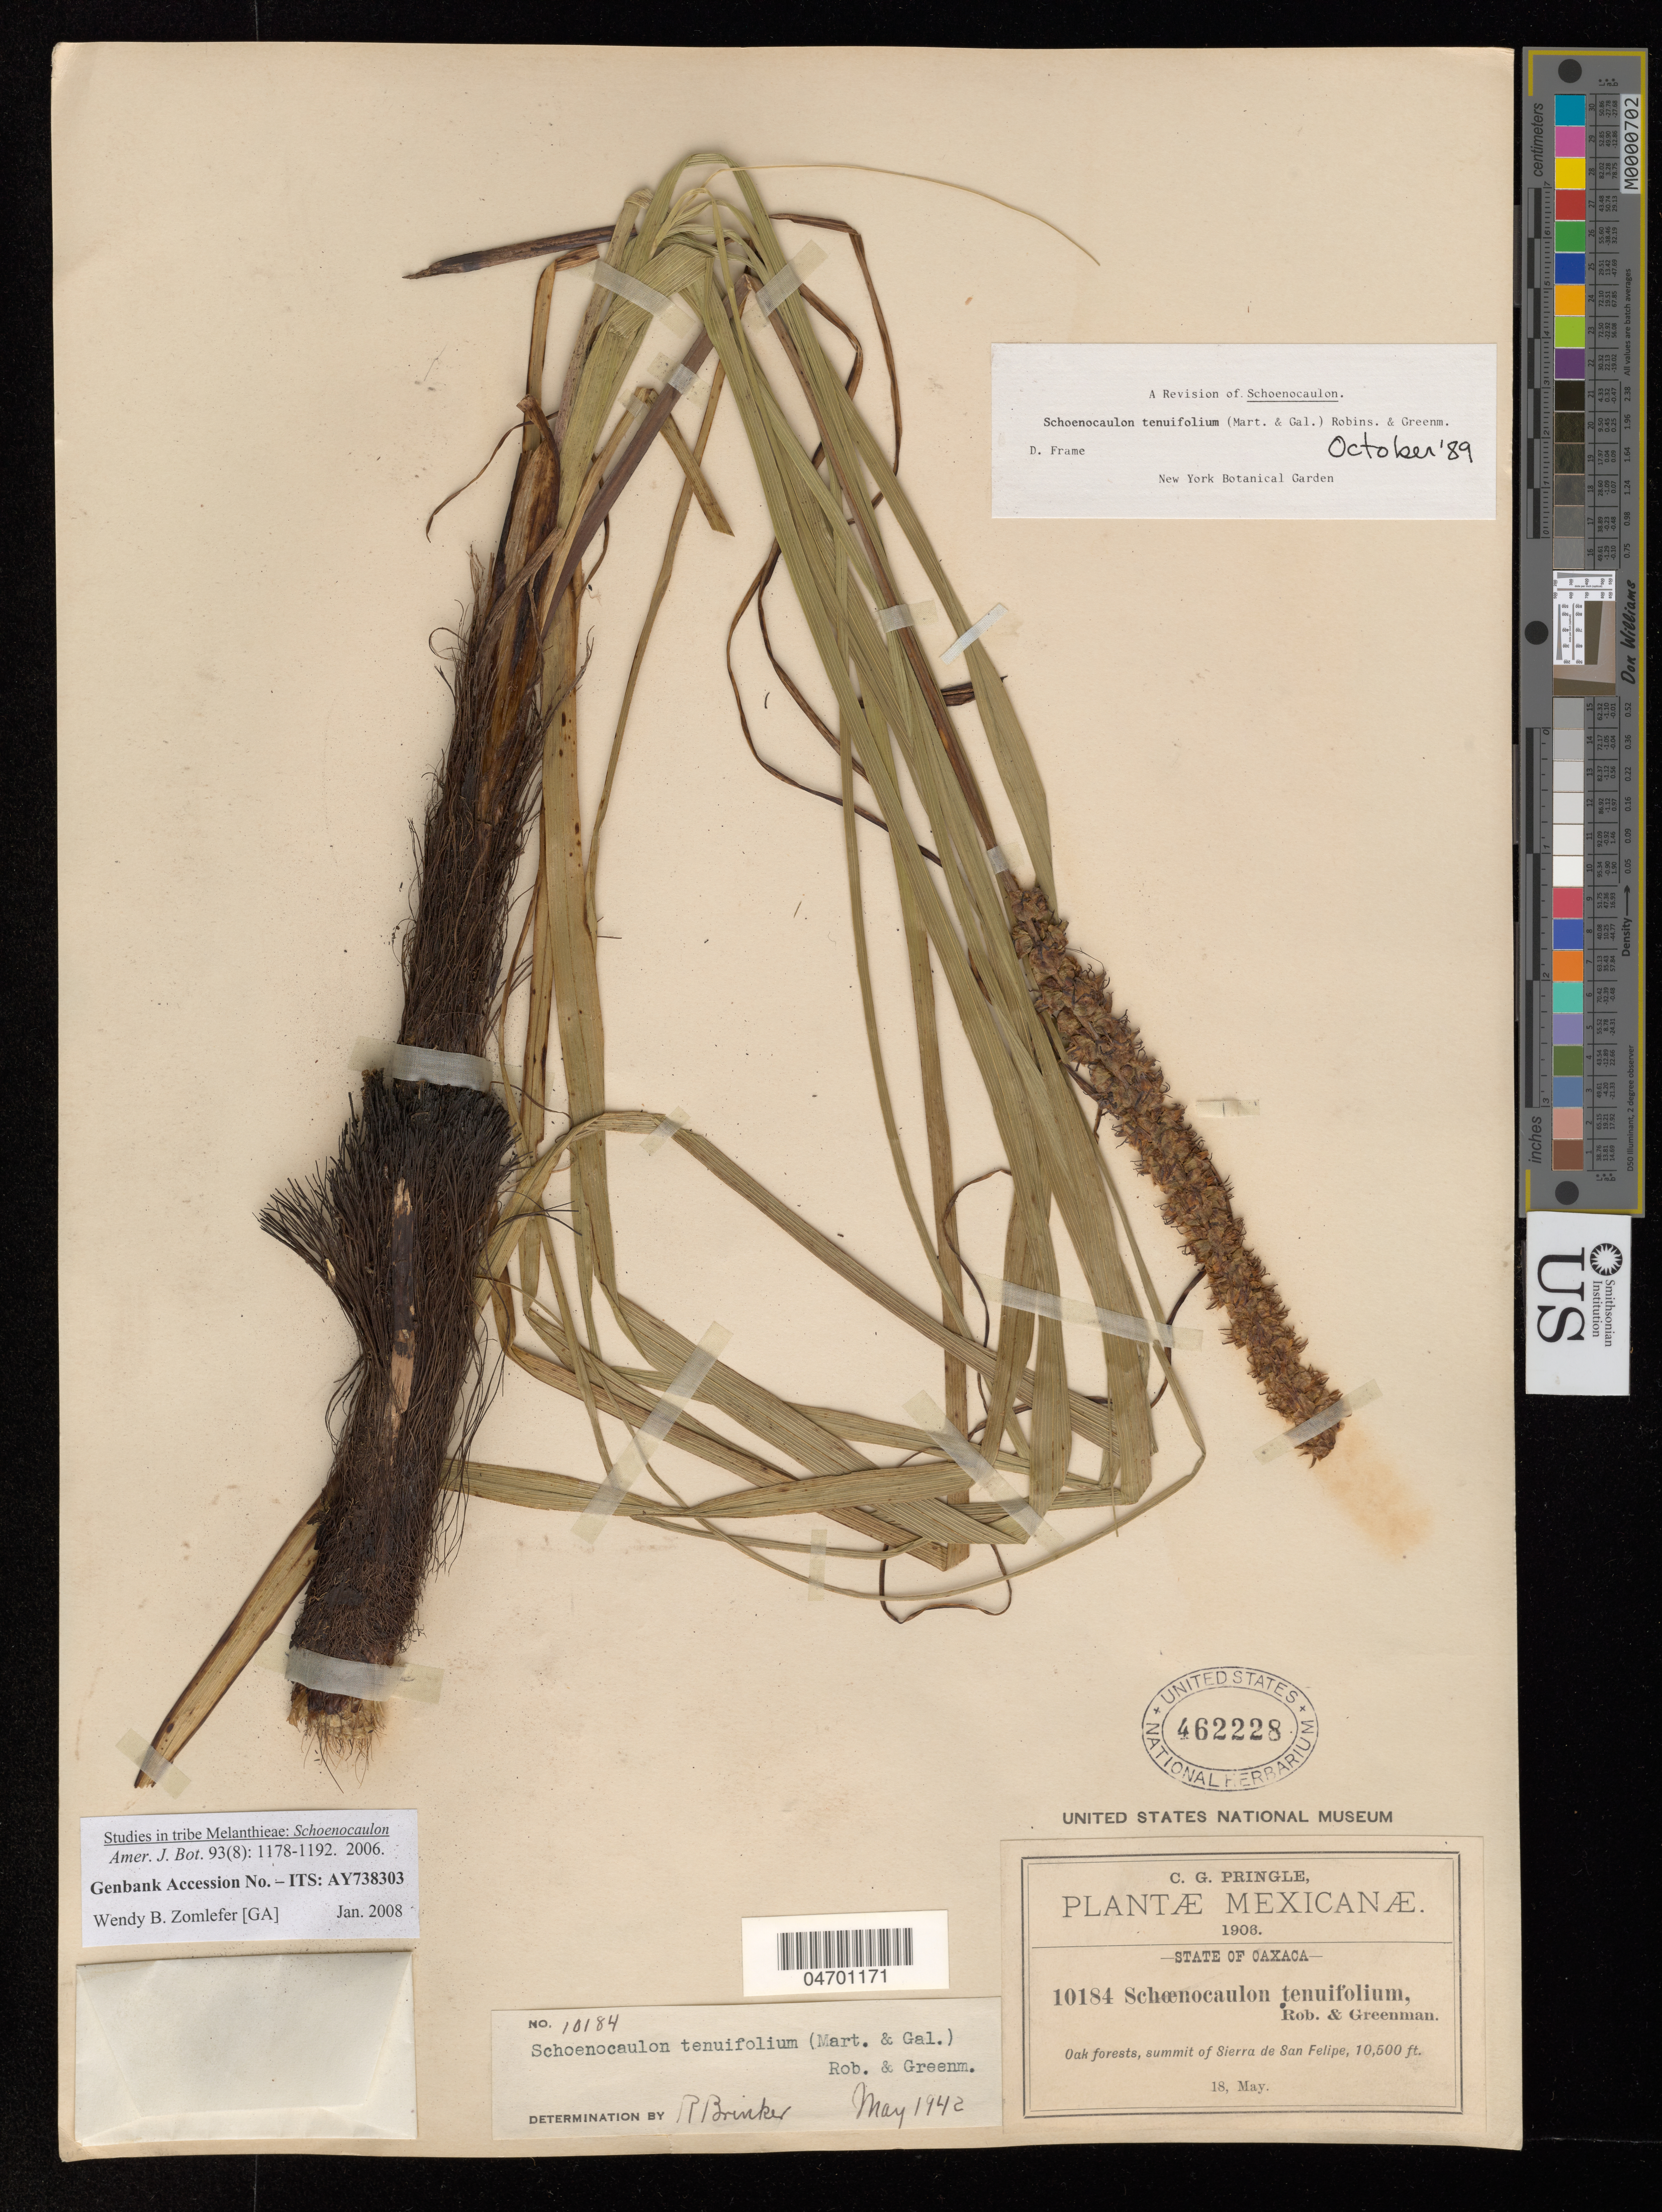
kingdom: Plantae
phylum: Tracheophyta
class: Liliopsida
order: Liliales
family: Melanthiaceae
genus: Schoenocaulon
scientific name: Schoenocaulon tenuifolium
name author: B.L. Rob. & Greenm.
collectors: C. G. Pringle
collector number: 10184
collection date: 1908-05-18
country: Mexico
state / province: Oaxaca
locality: Oak forest, summit of Sierra de San Felipe.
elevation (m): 3200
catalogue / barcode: US 462228